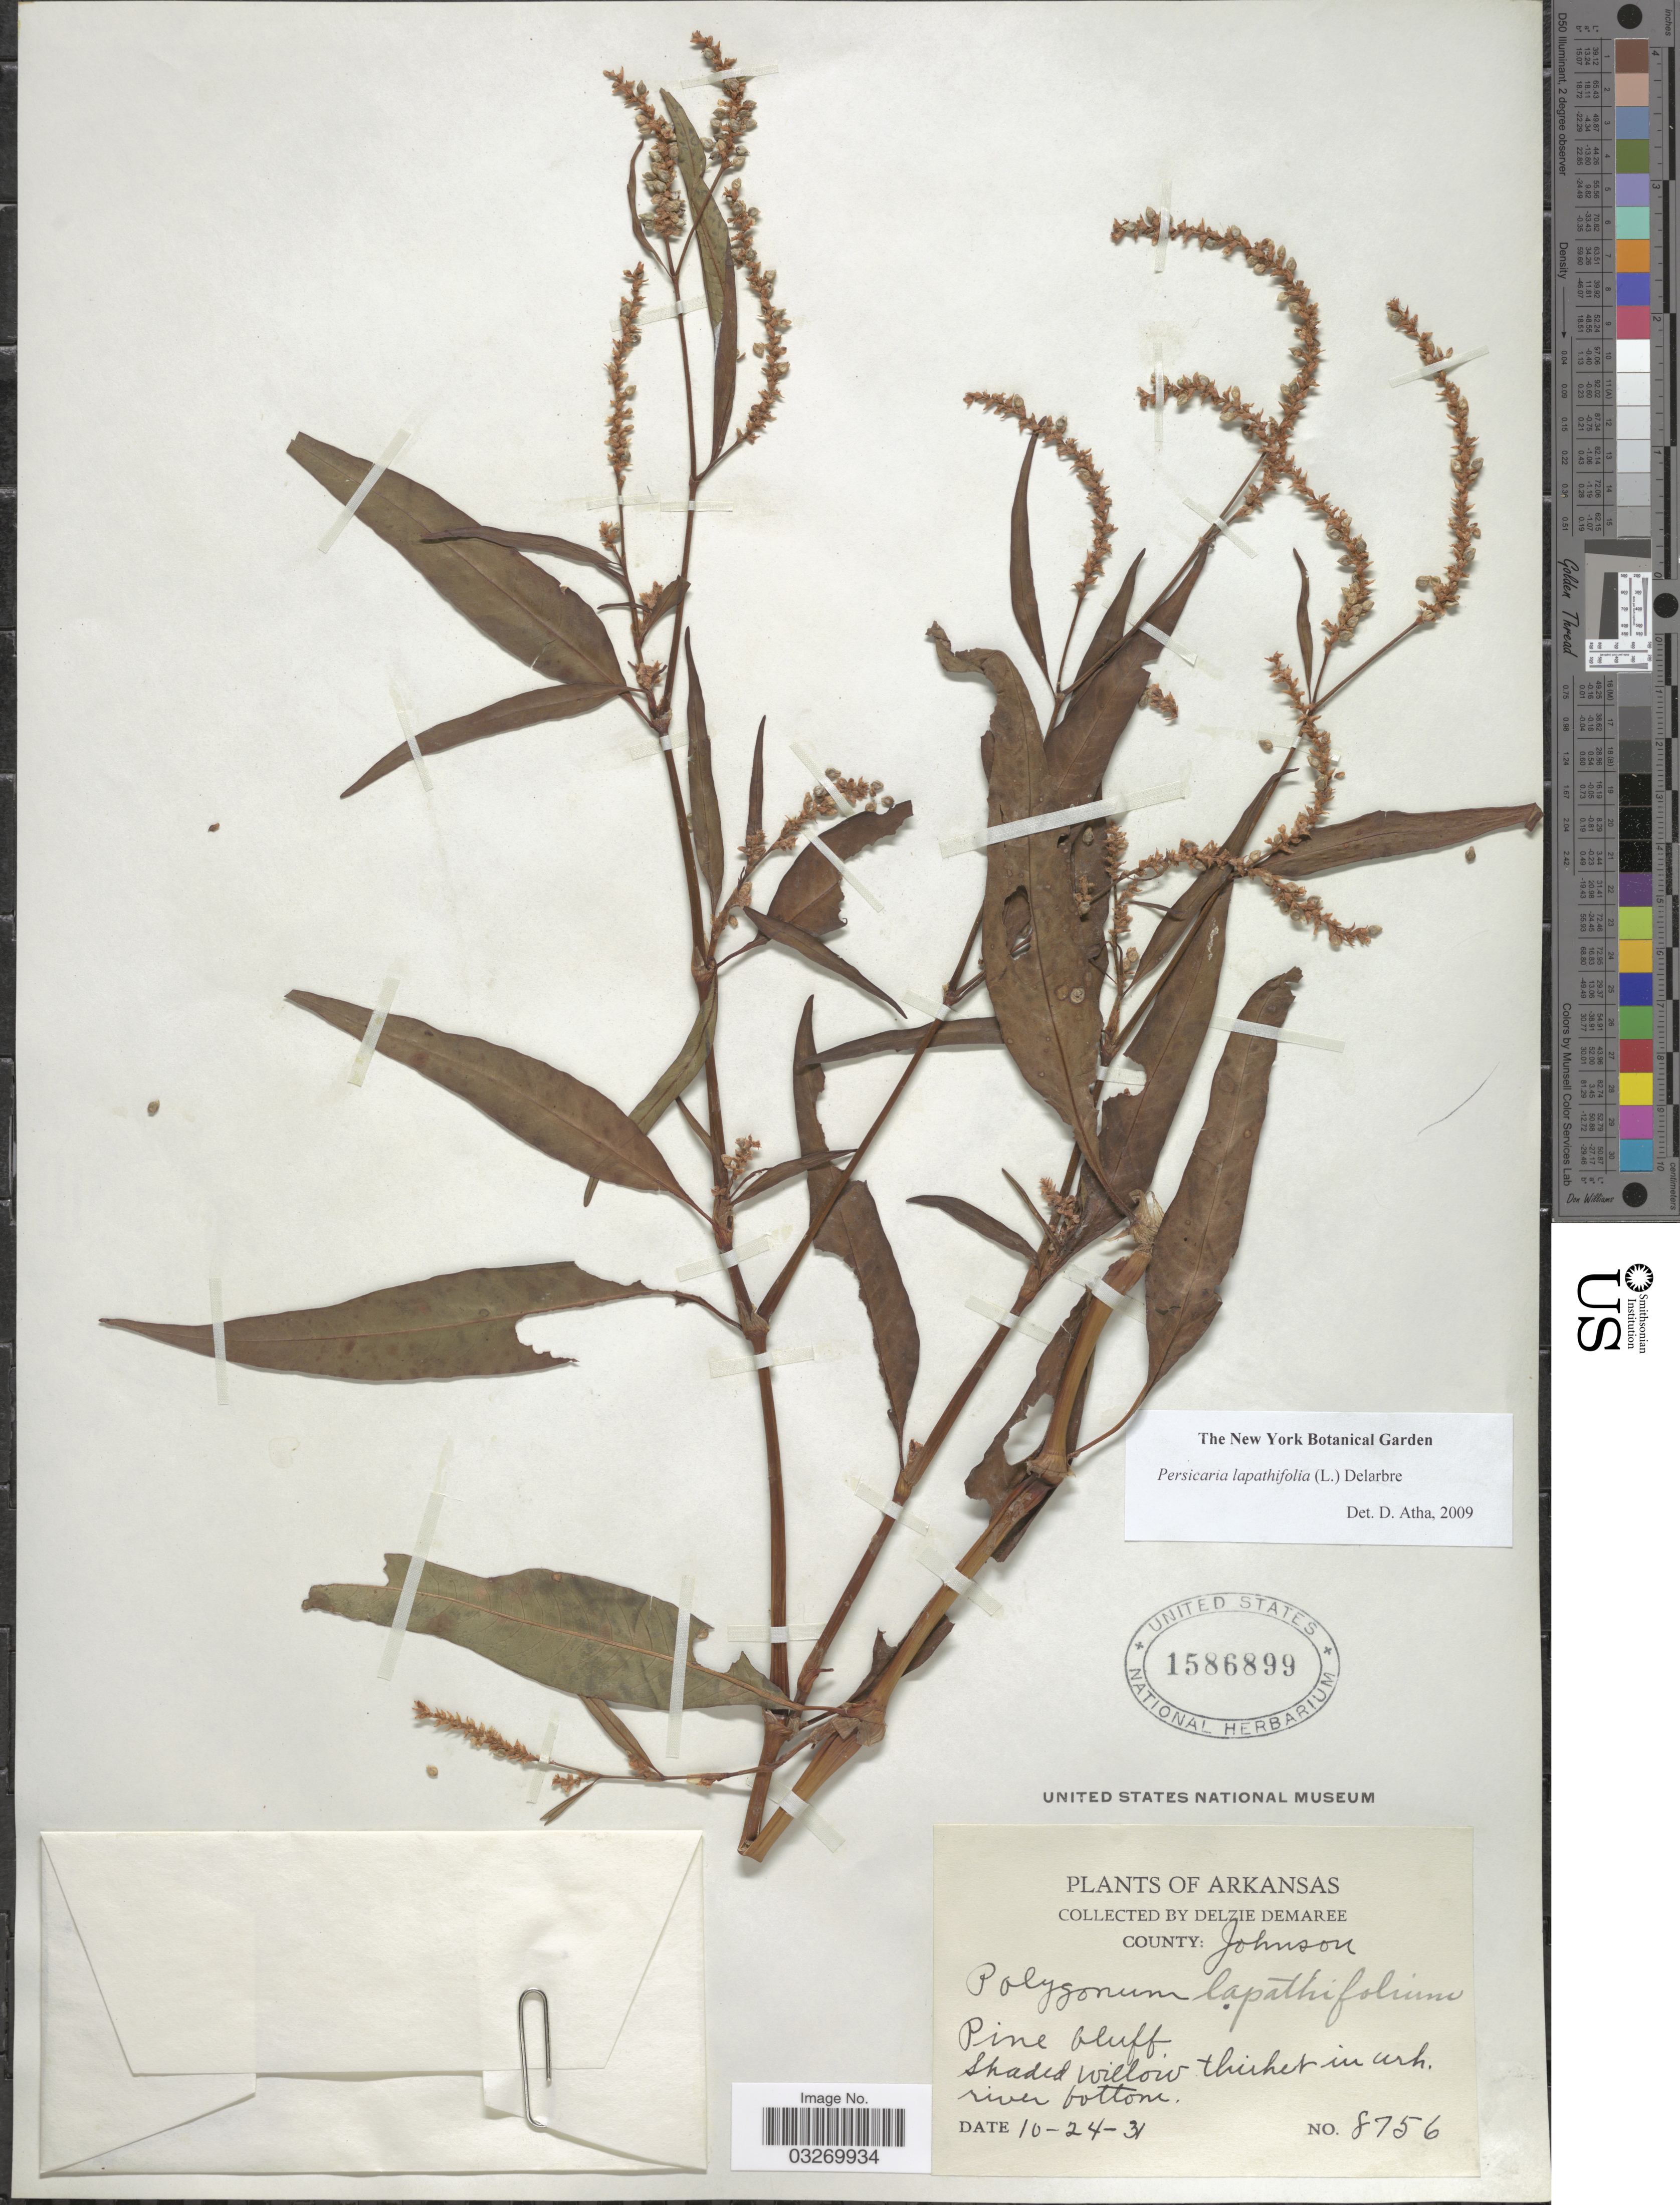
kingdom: Plantae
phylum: Tracheophyta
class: Magnoliopsida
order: Caryophyllales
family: Polygonaceae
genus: Persicaria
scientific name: Persicaria lapathifolia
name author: (L.) Delarbre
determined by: Atha, D. E.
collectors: D. Demaree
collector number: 8756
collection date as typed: Transcribed d/m/y: 24/10/31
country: United States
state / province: Arkansas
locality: County: Johnson.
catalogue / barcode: US 1586899